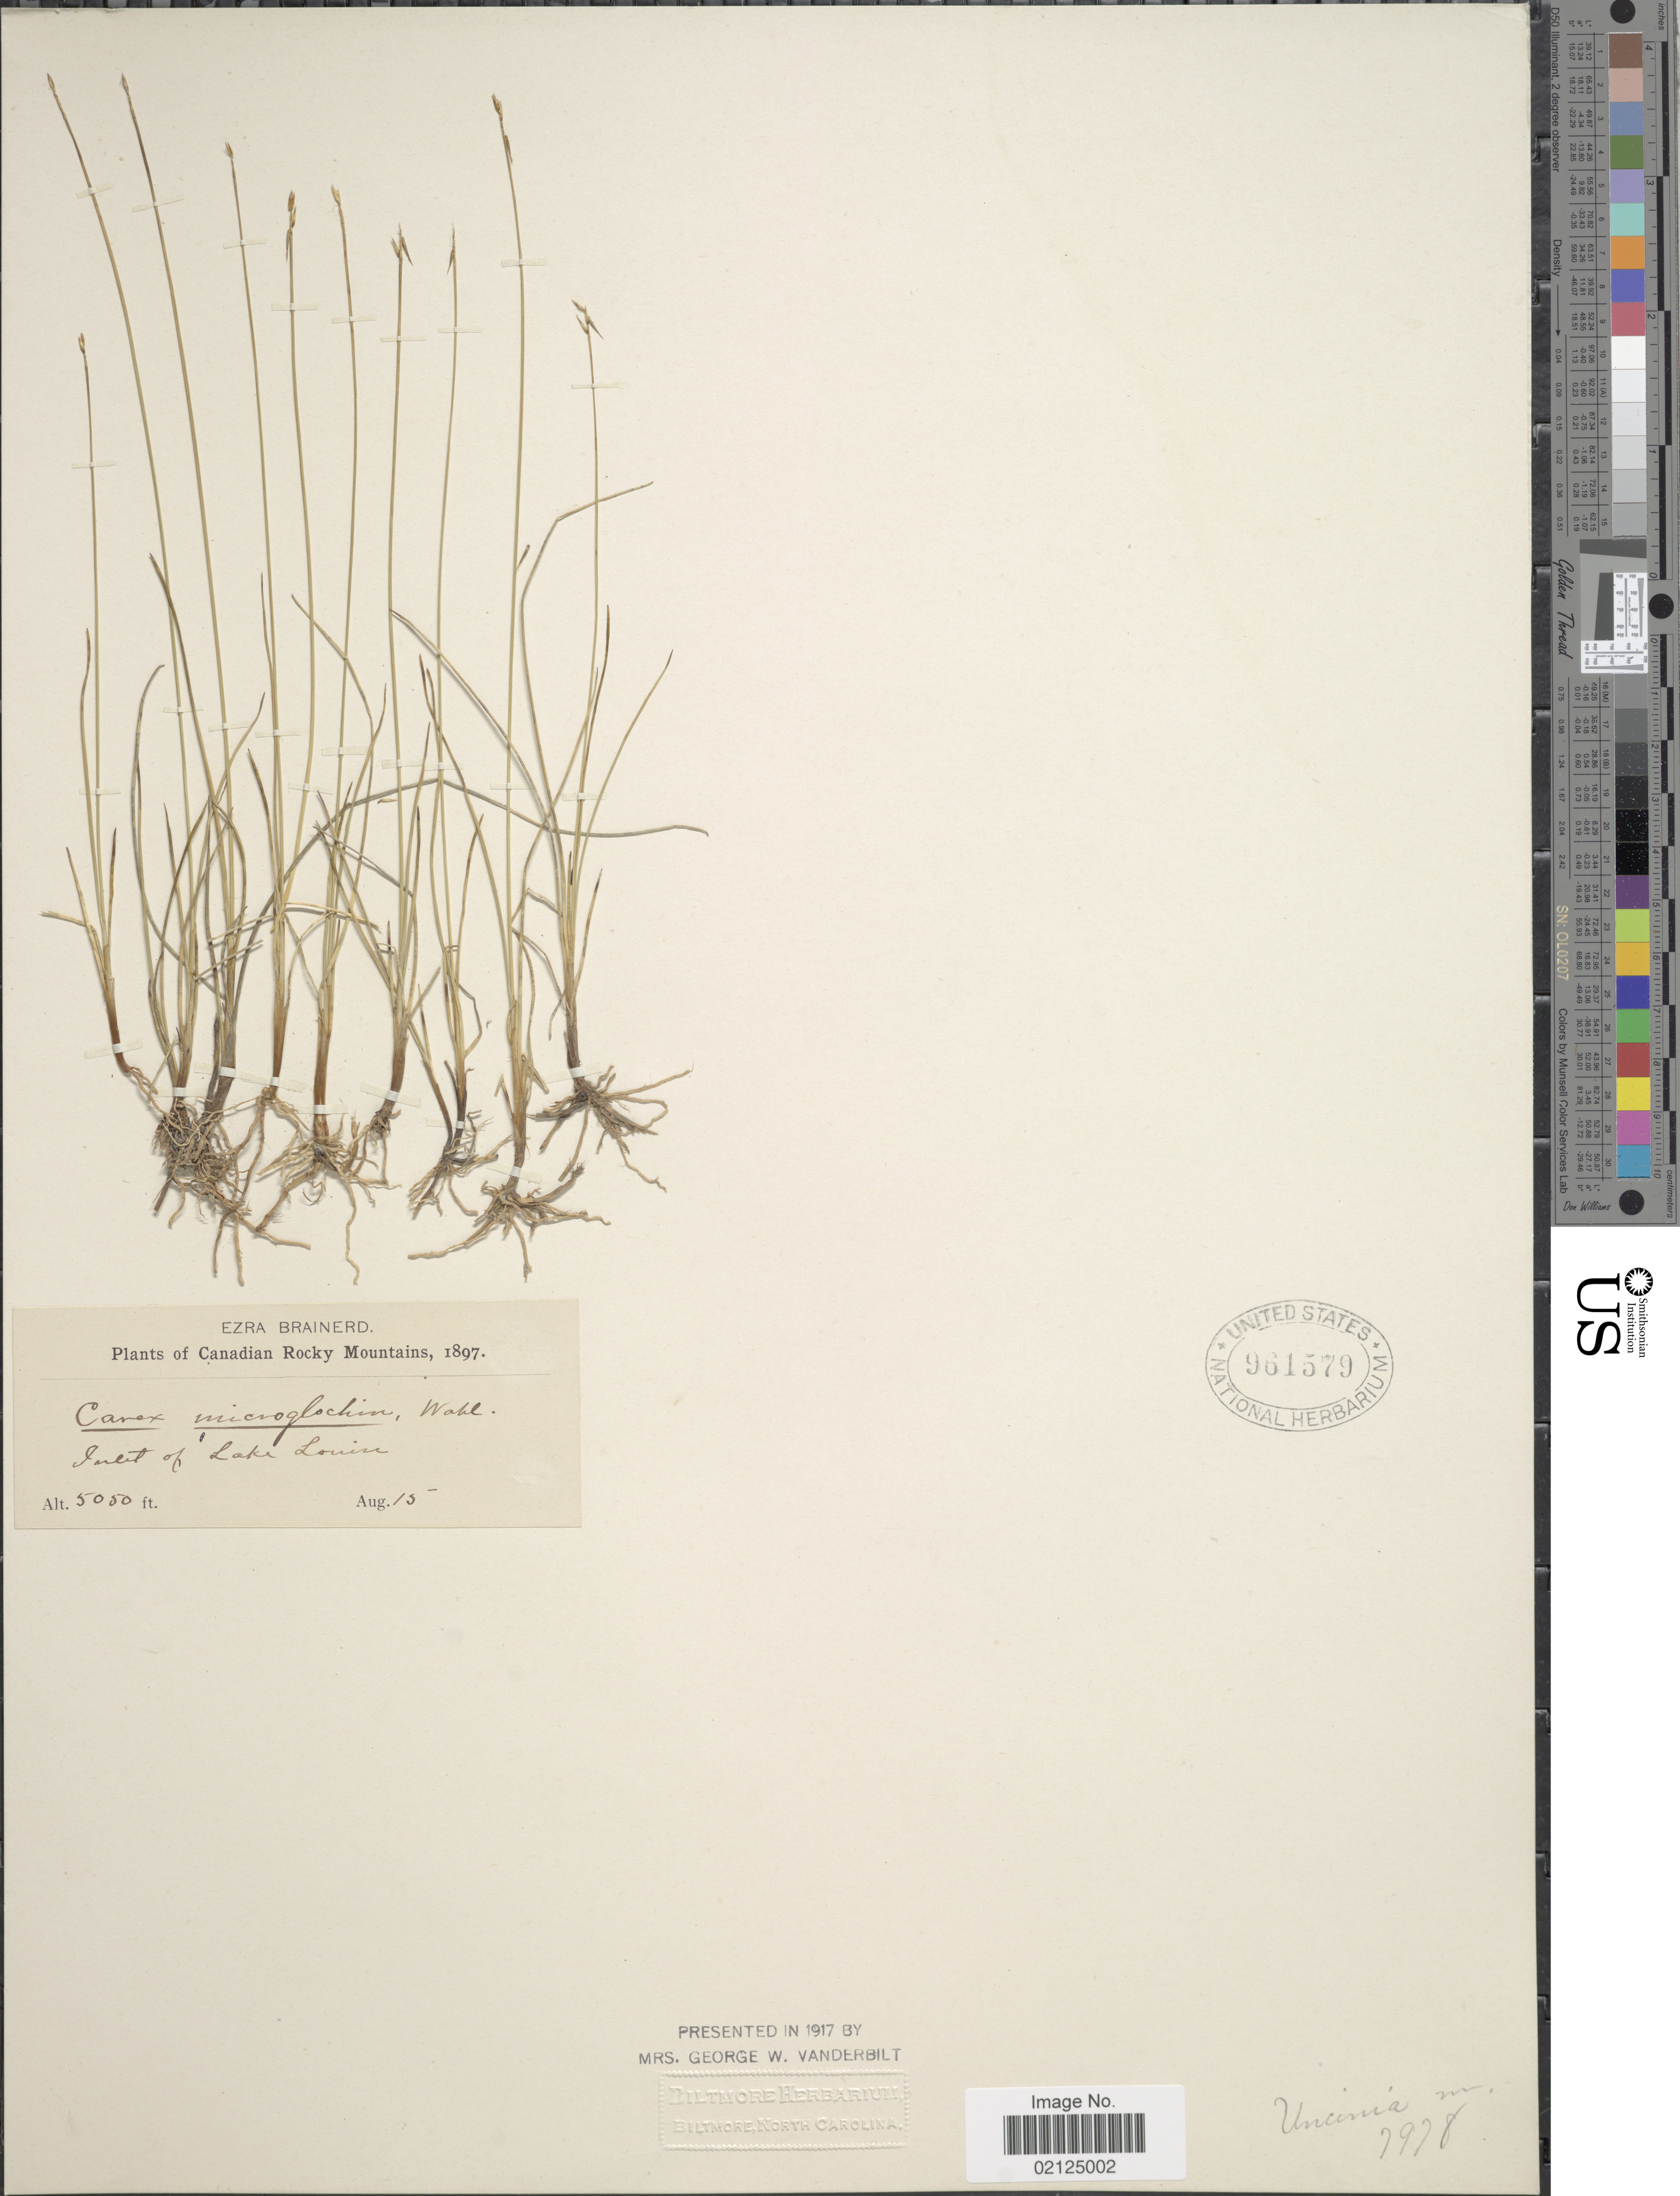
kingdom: Plantae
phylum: Tracheophyta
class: Liliopsida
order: Poales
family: Cyperaceae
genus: Carex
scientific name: Carex microglochin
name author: Wahlenb.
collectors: E. Brainerd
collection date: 1897-08-15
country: Canada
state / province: Alberta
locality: Canadian Rocky Mountains, Inlet of Lake Louise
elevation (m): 1539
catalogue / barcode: US 961579